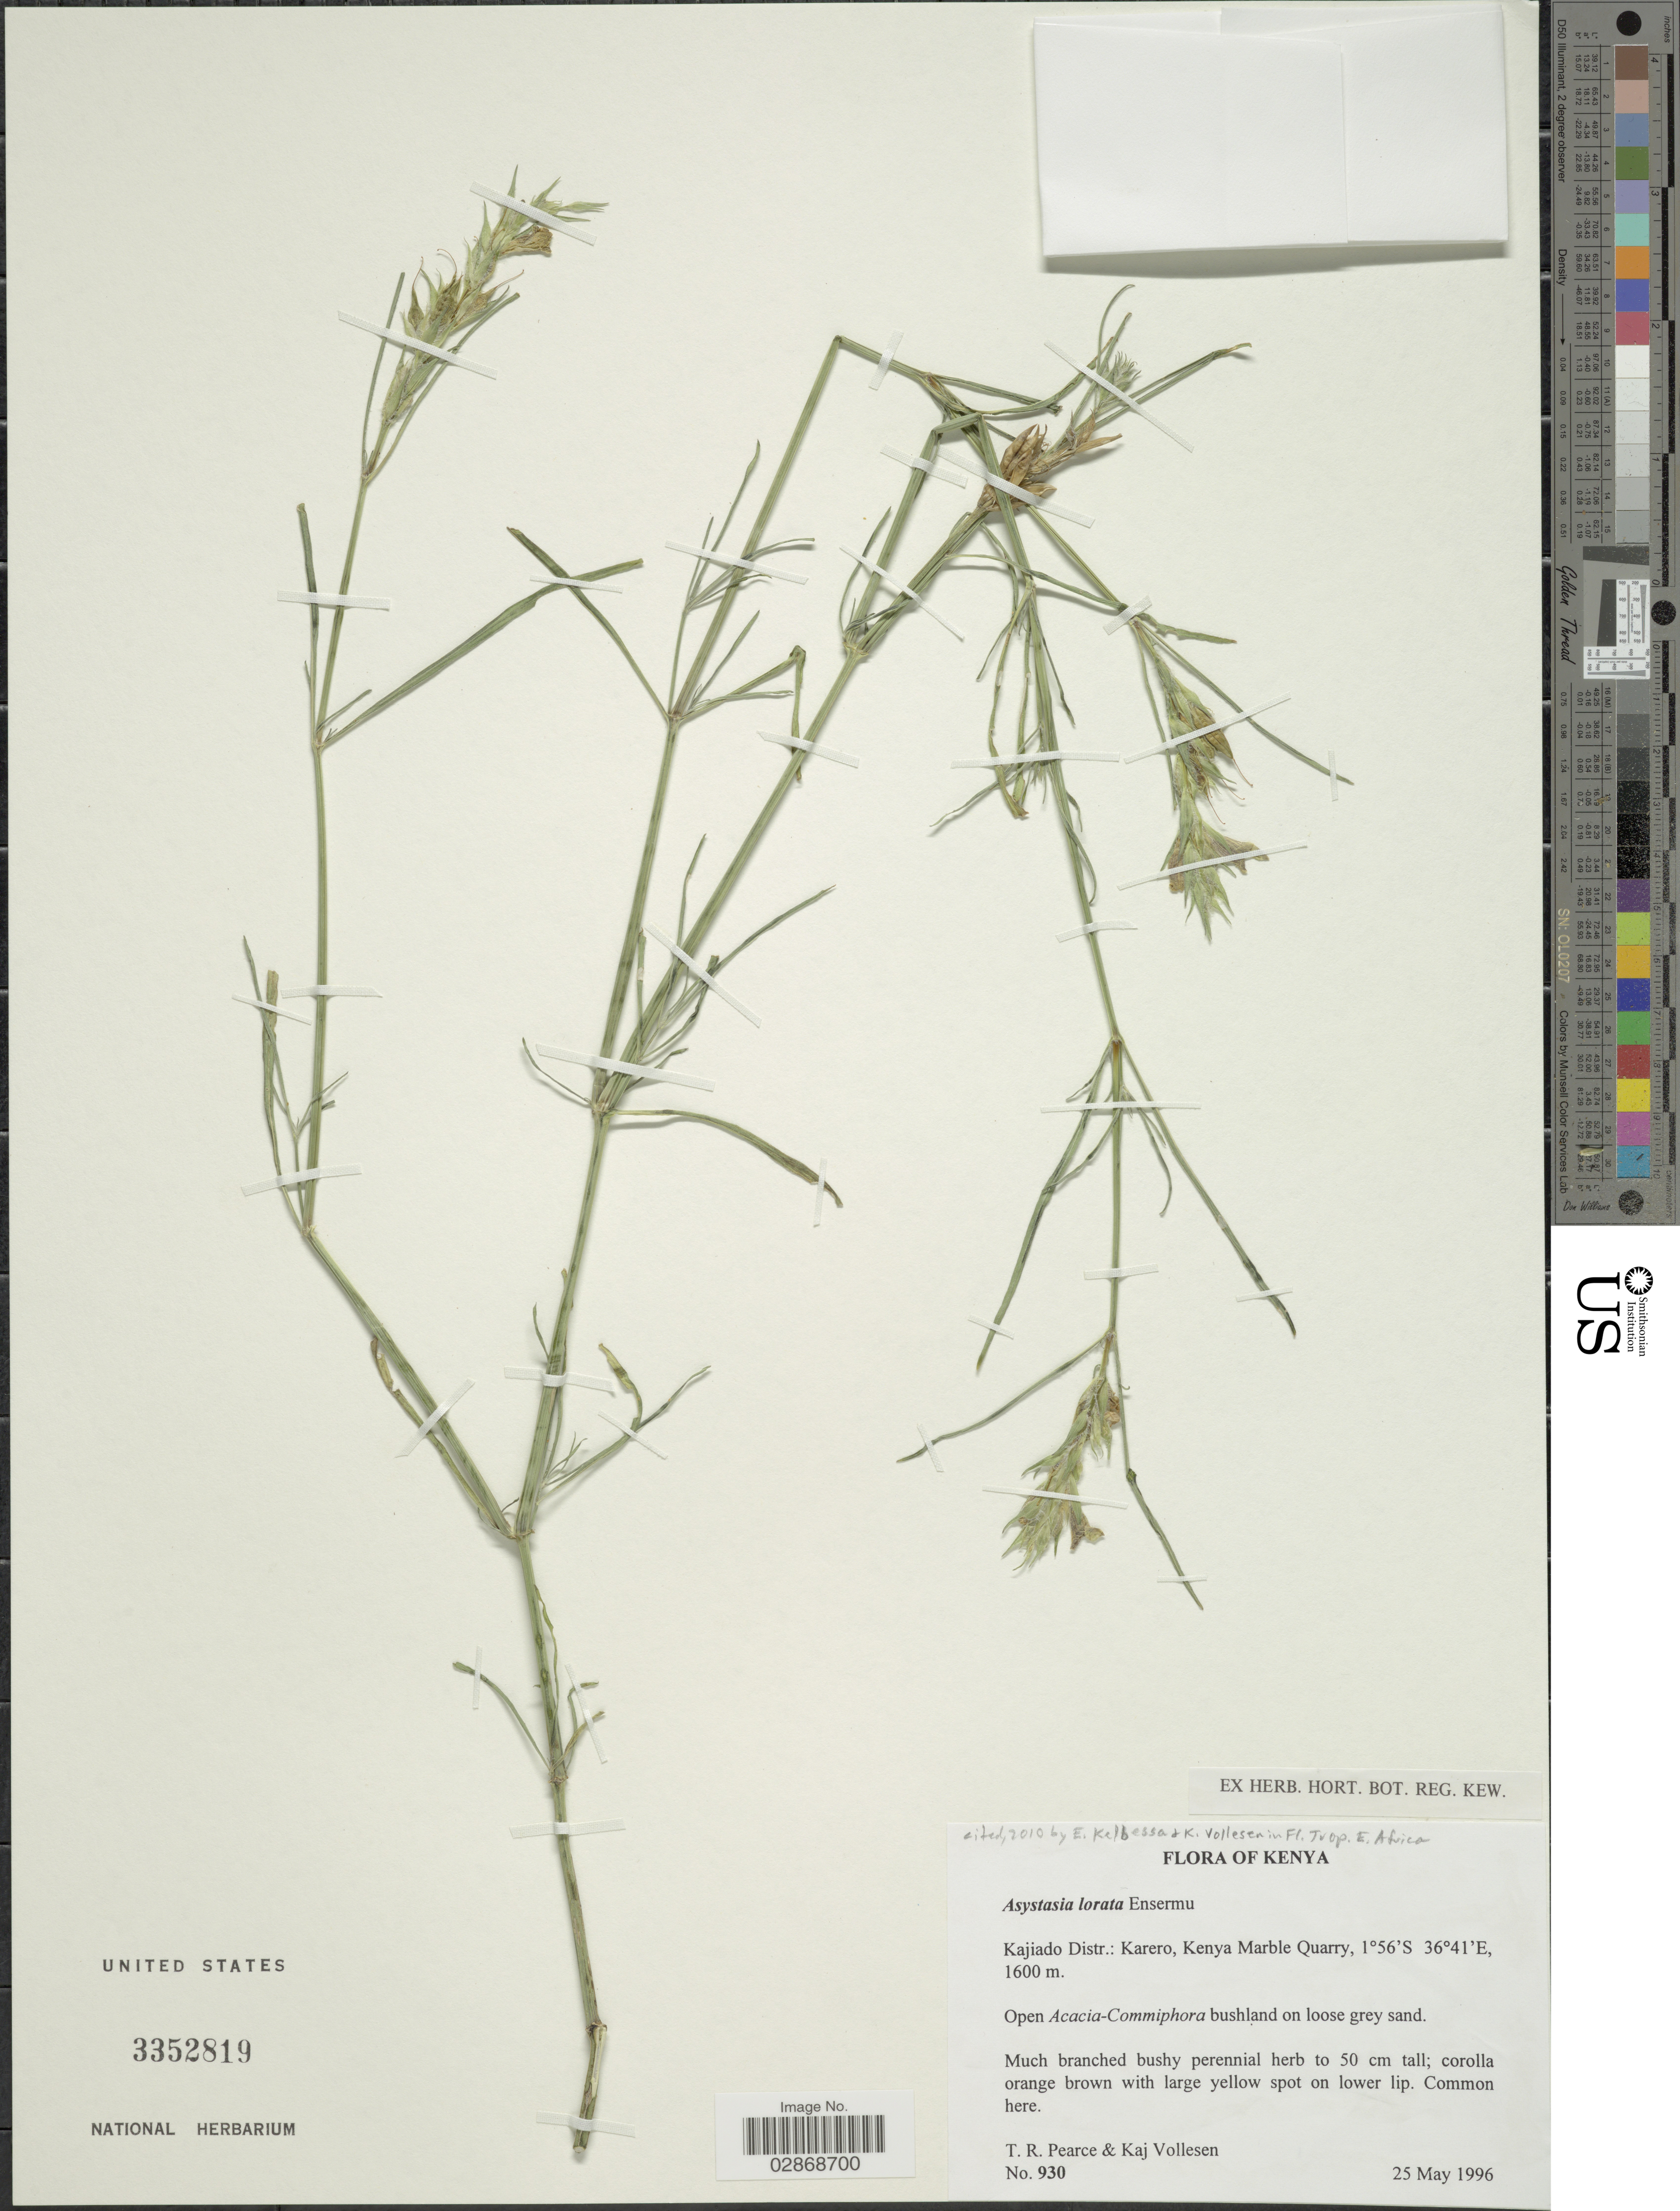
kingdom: Plantae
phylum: Tracheophyta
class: Magnoliopsida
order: Lamiales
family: Acanthaceae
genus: Asystasia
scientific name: Asystasia lorata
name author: Ensermu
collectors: T. Pearce & K. Vollesen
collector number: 930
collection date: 1996-05-25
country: Kenya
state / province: Kajiado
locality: Kajiado Distr.: Karero, Kenya Marble Quarry.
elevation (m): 1600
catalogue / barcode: US 3352819